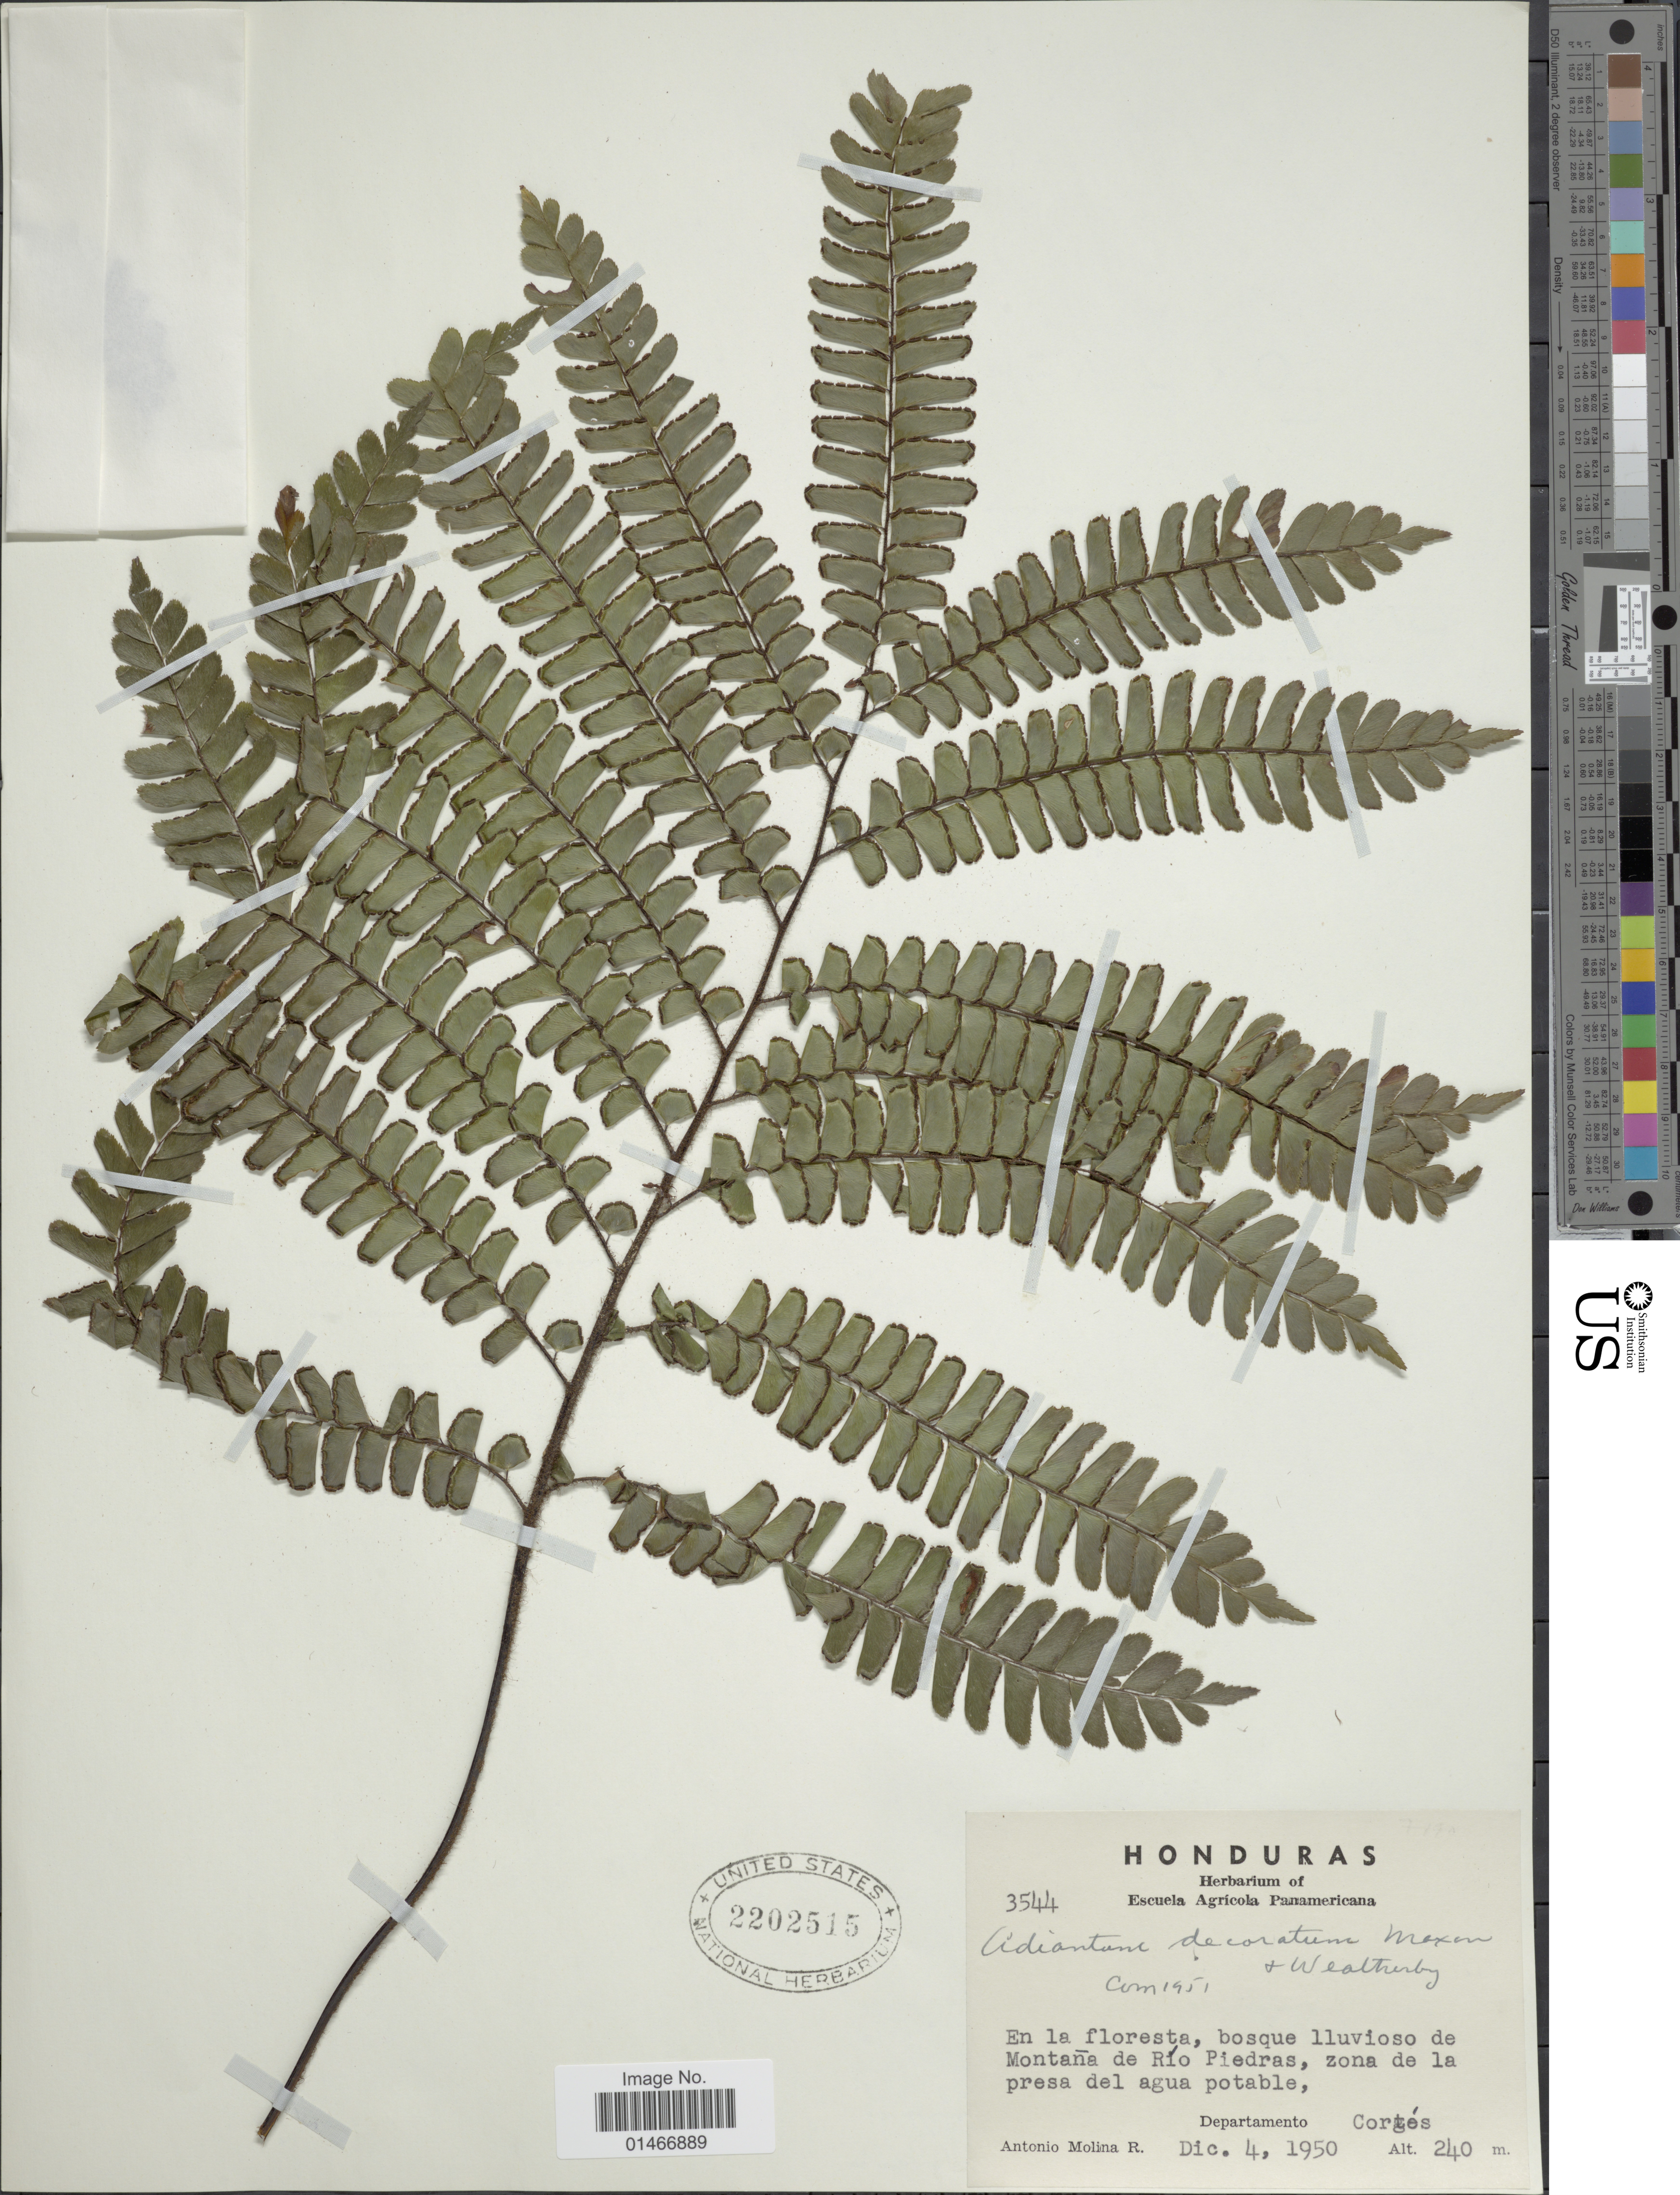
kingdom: Plantae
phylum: Tracheophyta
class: Polypodiopsida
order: Polypodiales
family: Pteridaceae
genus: Adiantum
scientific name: Adiantum decoratum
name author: Maxon & Weath.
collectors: A. Molina R.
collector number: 3544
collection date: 1950-12-04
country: Honduras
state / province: Cortés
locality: En la floresta, bosque iluvioso de Montana de Rio Piedras, zona de la presa del agua potable. Departamento Cortes.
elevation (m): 240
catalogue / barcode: US 2202515